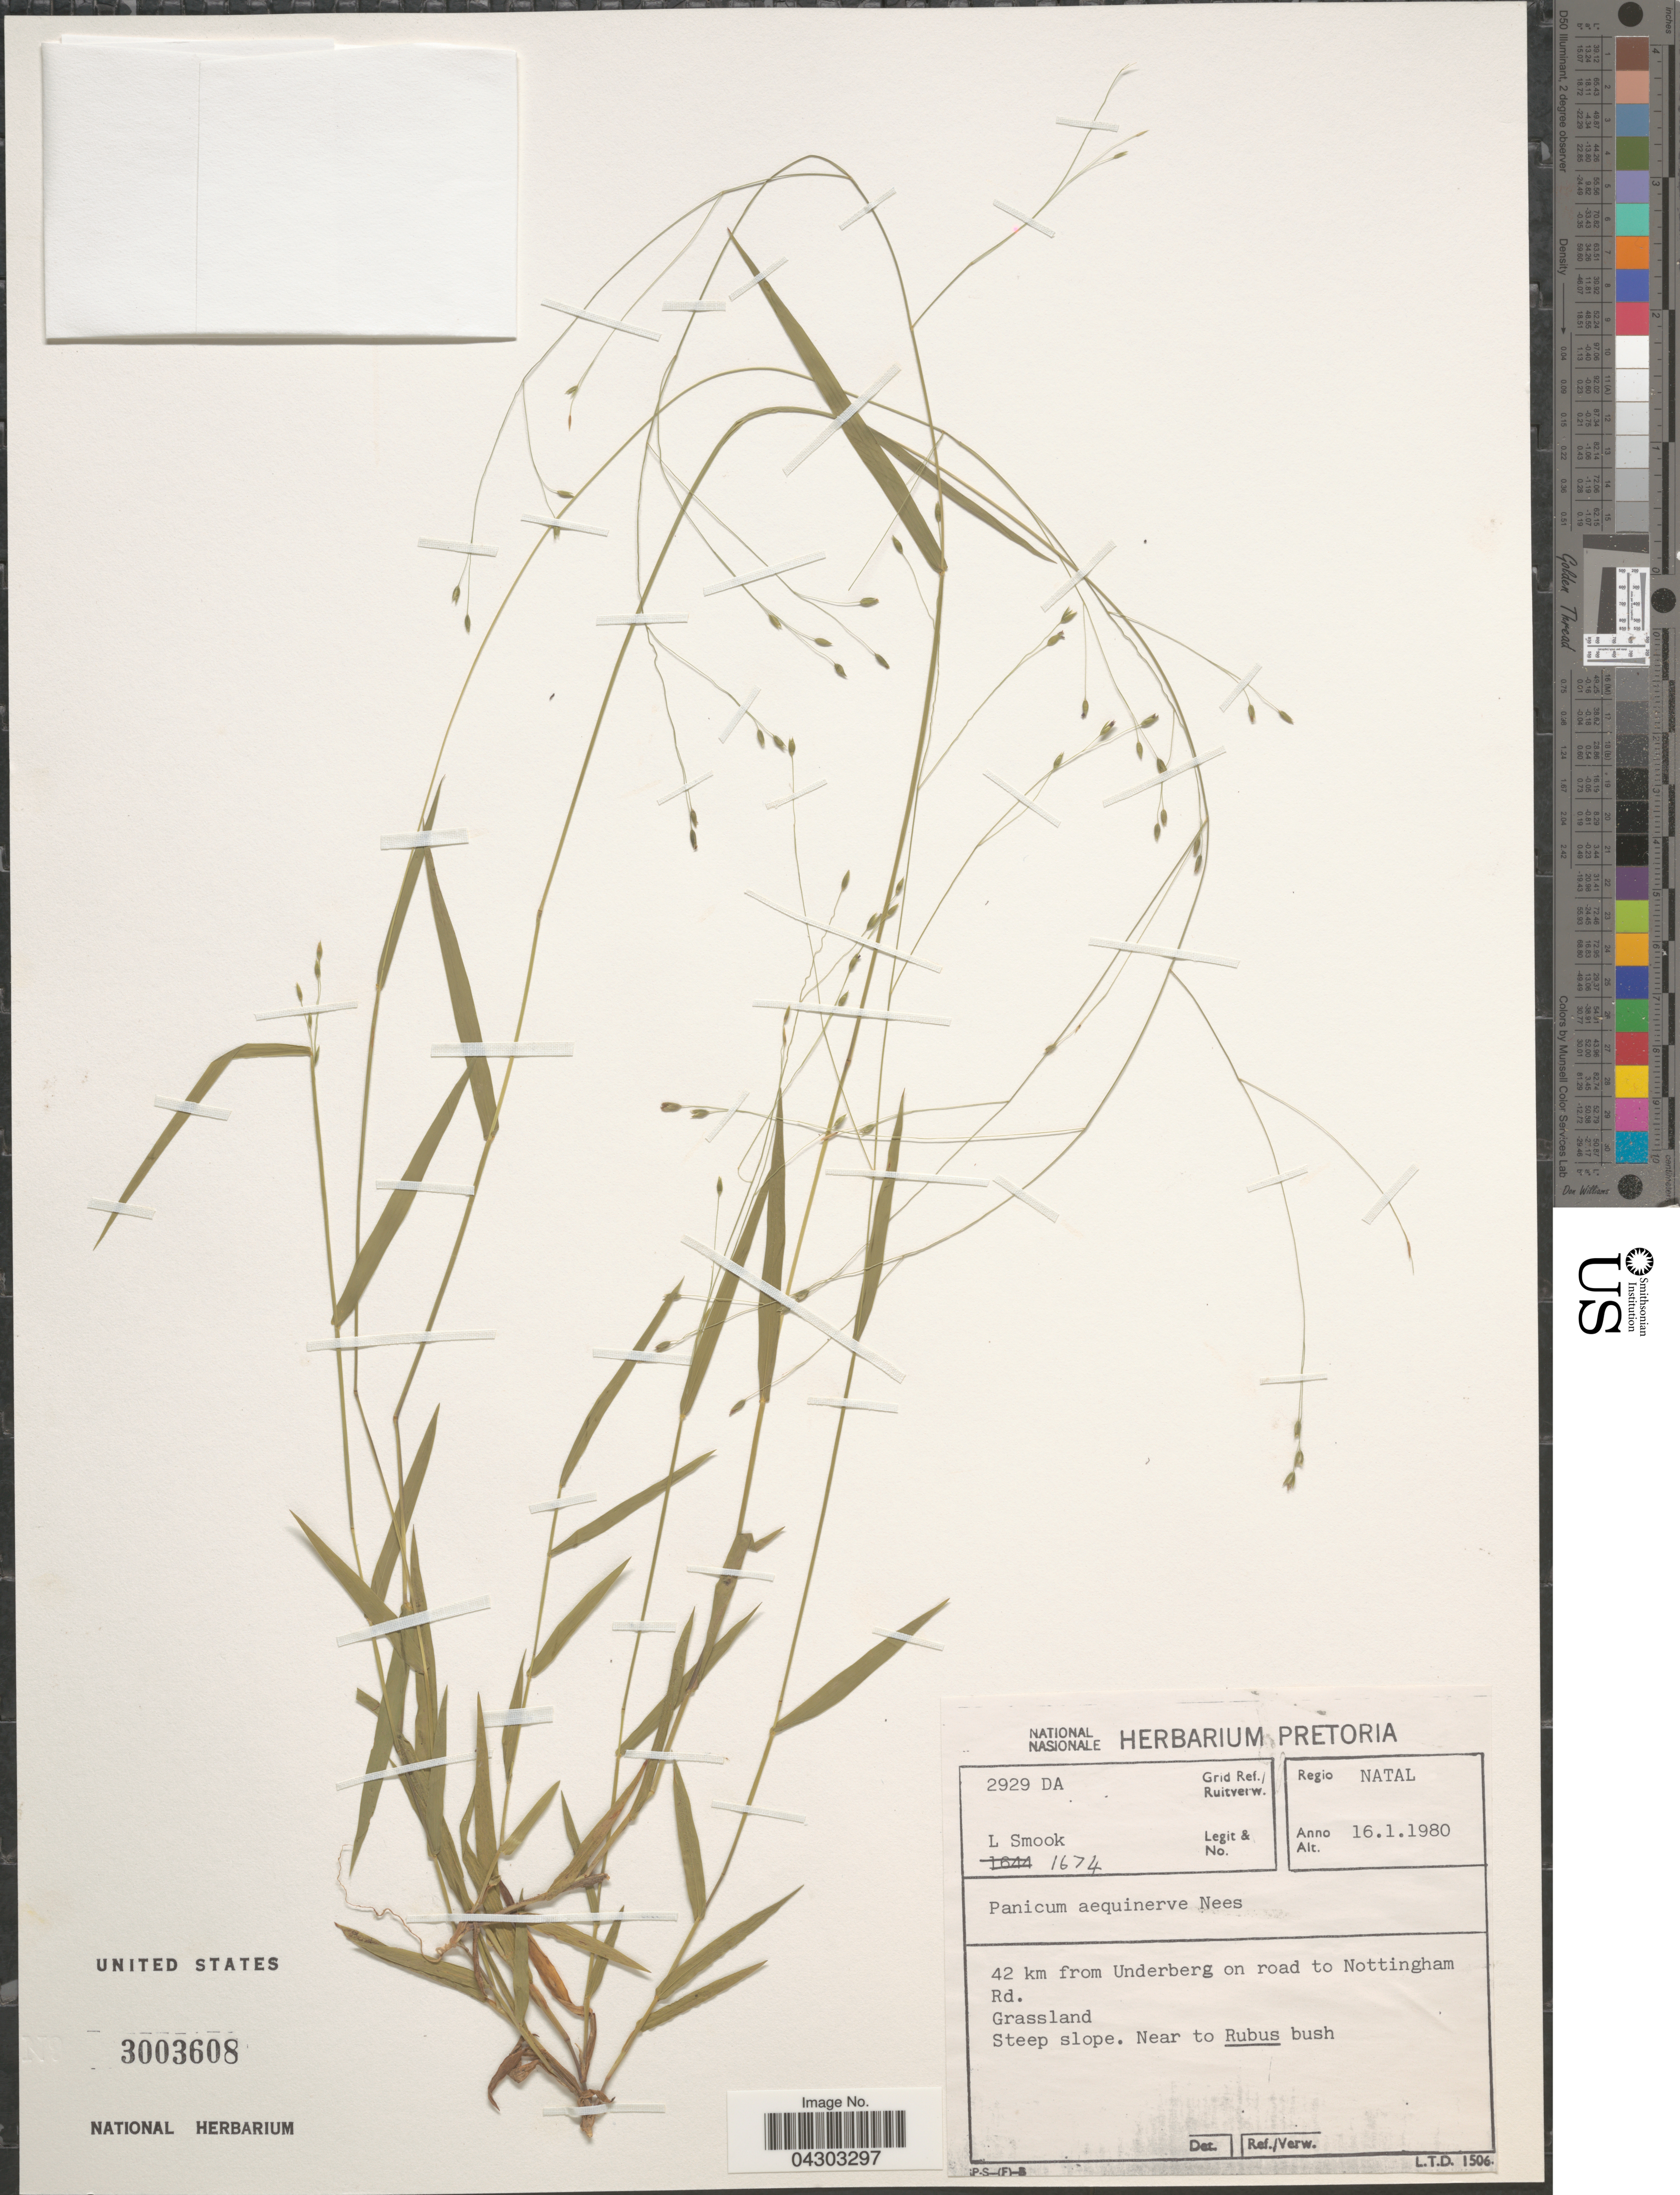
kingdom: Plantae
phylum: Tracheophyta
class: Liliopsida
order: Poales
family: Poaceae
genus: Panicum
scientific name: Panicum aequinerve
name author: Nees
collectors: L. Smook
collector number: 1674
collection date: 1980-01-16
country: South Africa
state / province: KwaZulu-Natal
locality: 2929 DA Grid Ref./Ruitverw. Regio Natal. 42 km from Underberg on road to Nottingham Rd.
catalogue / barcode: US 3003608